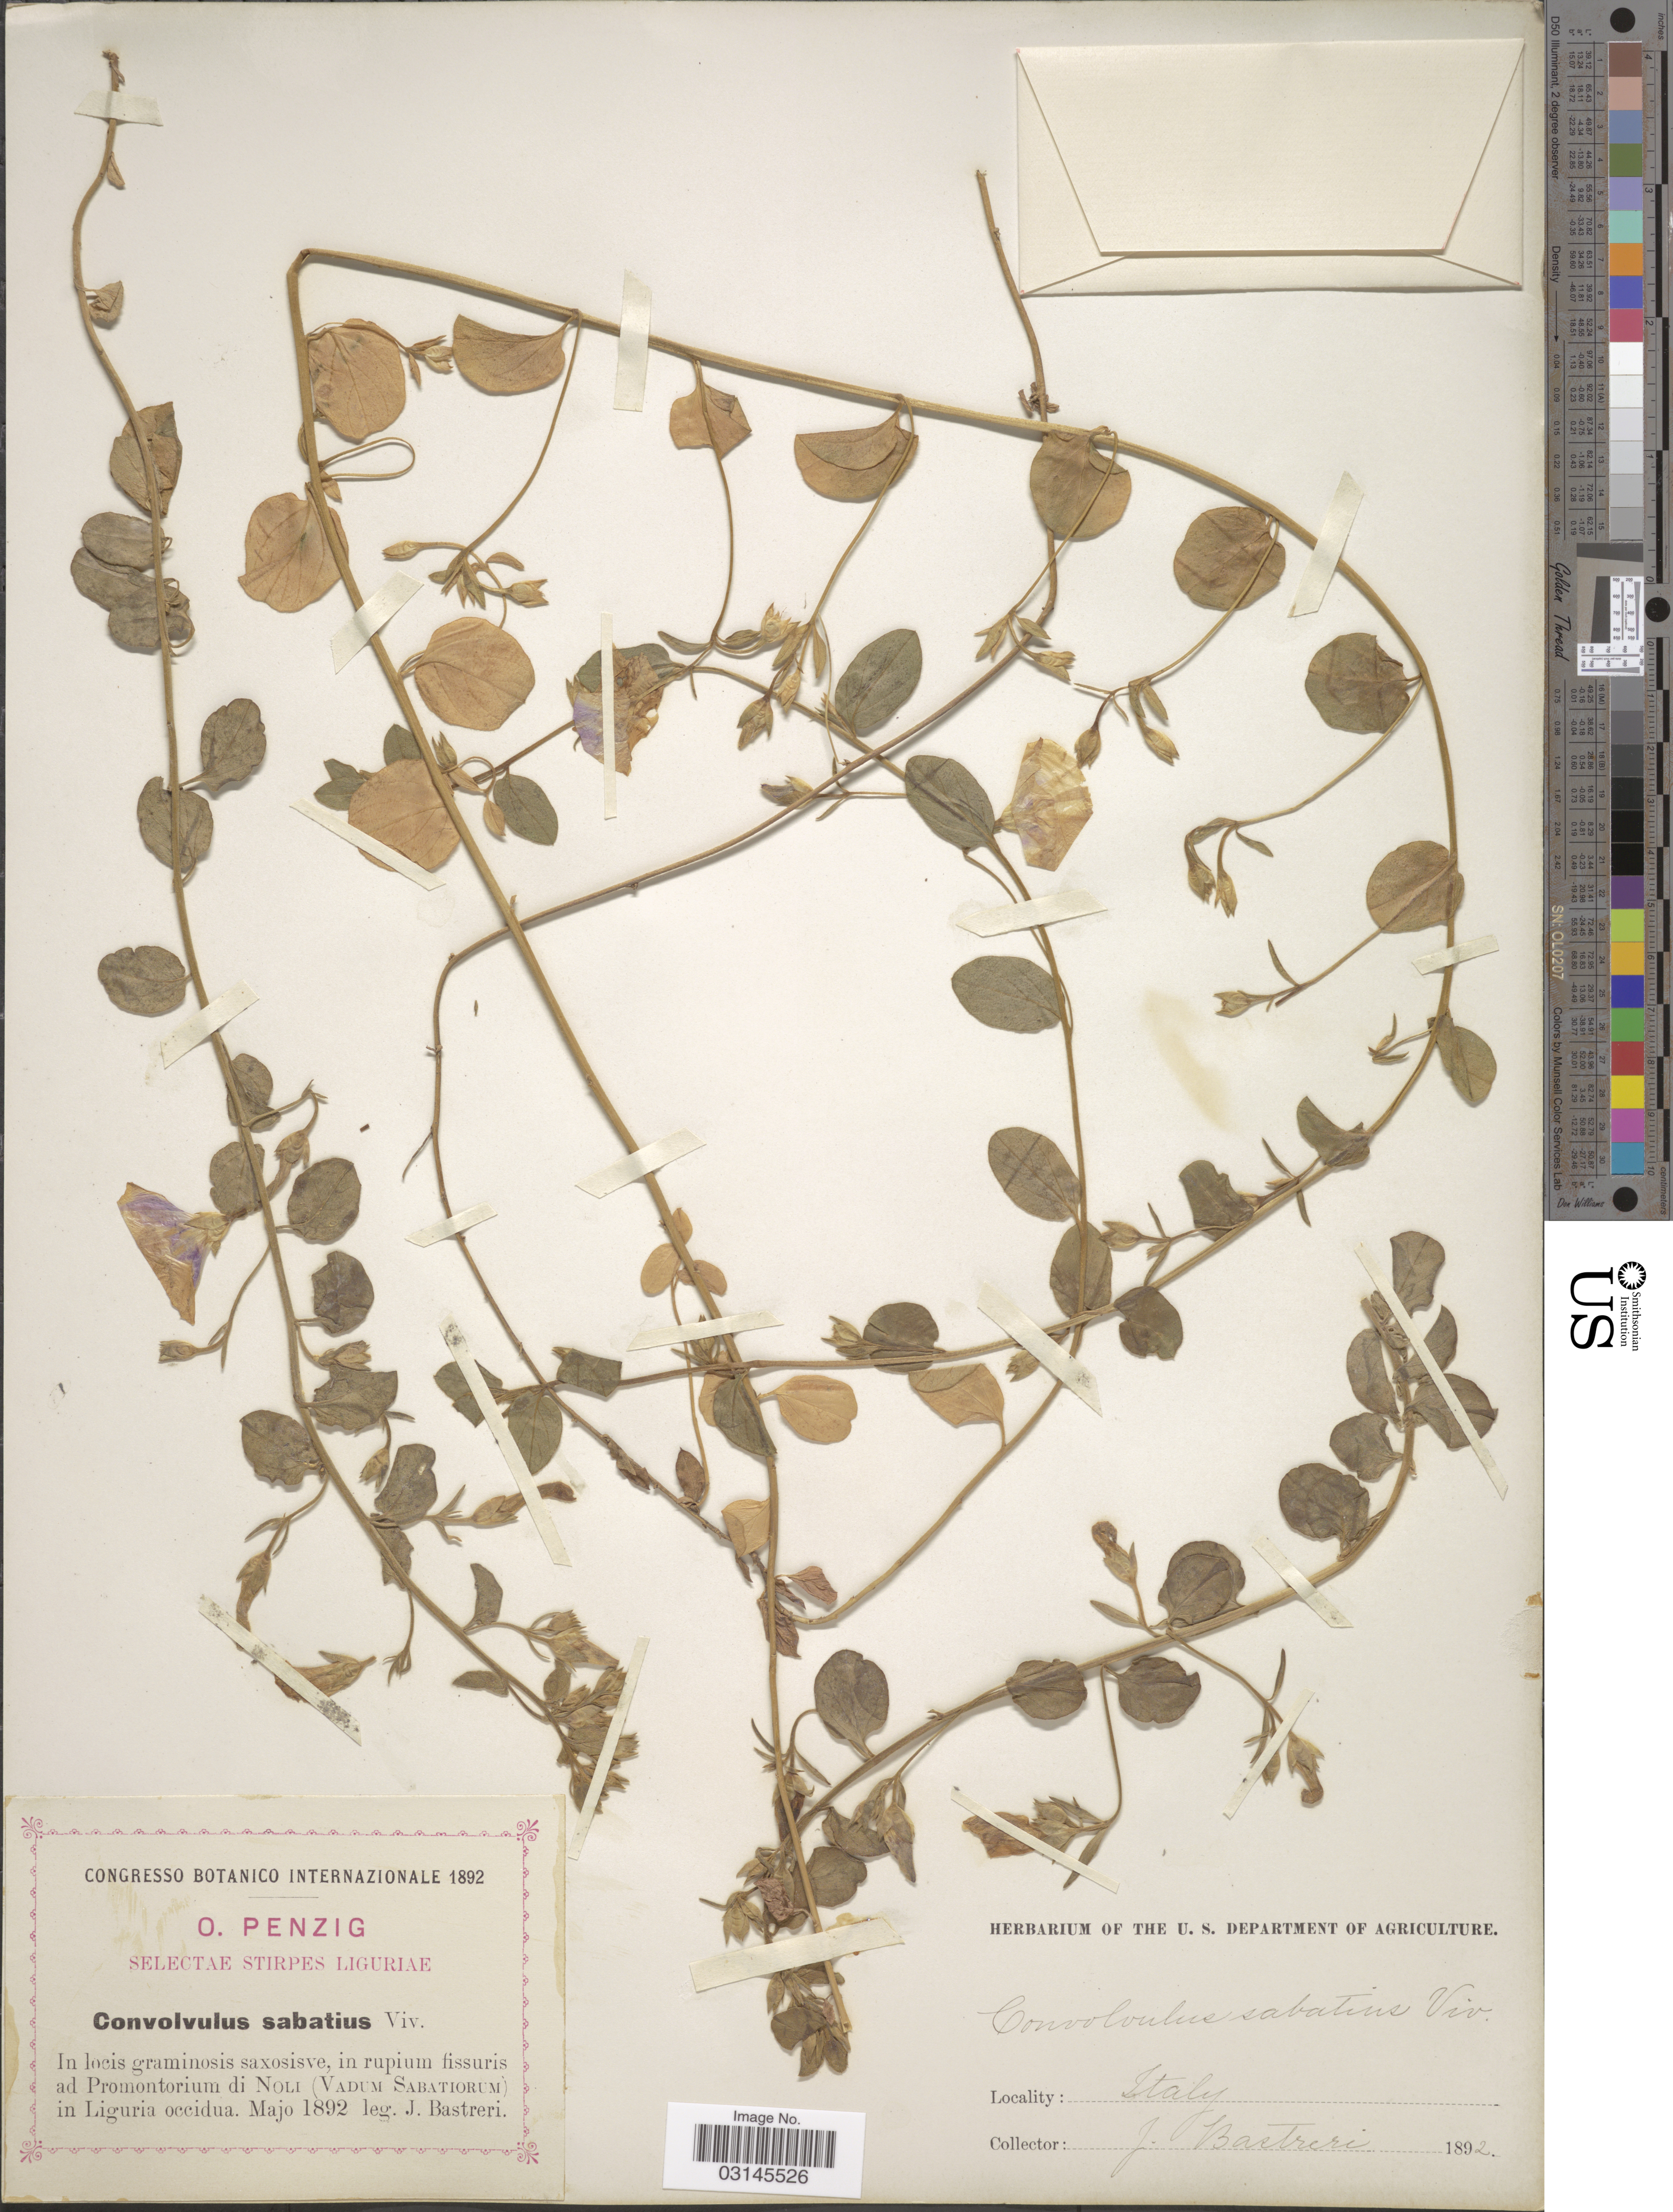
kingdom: Plantae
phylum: Tracheophyta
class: Magnoliopsida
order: Solanales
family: Convolvulaceae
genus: Convolvulus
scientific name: Convolvulus sabatius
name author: Viv.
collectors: J. Bastreri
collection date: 1892-05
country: Italy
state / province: Liguria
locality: Ad Promontorium di Noli (Vadum Sabatiorum) in Liguria occidua.